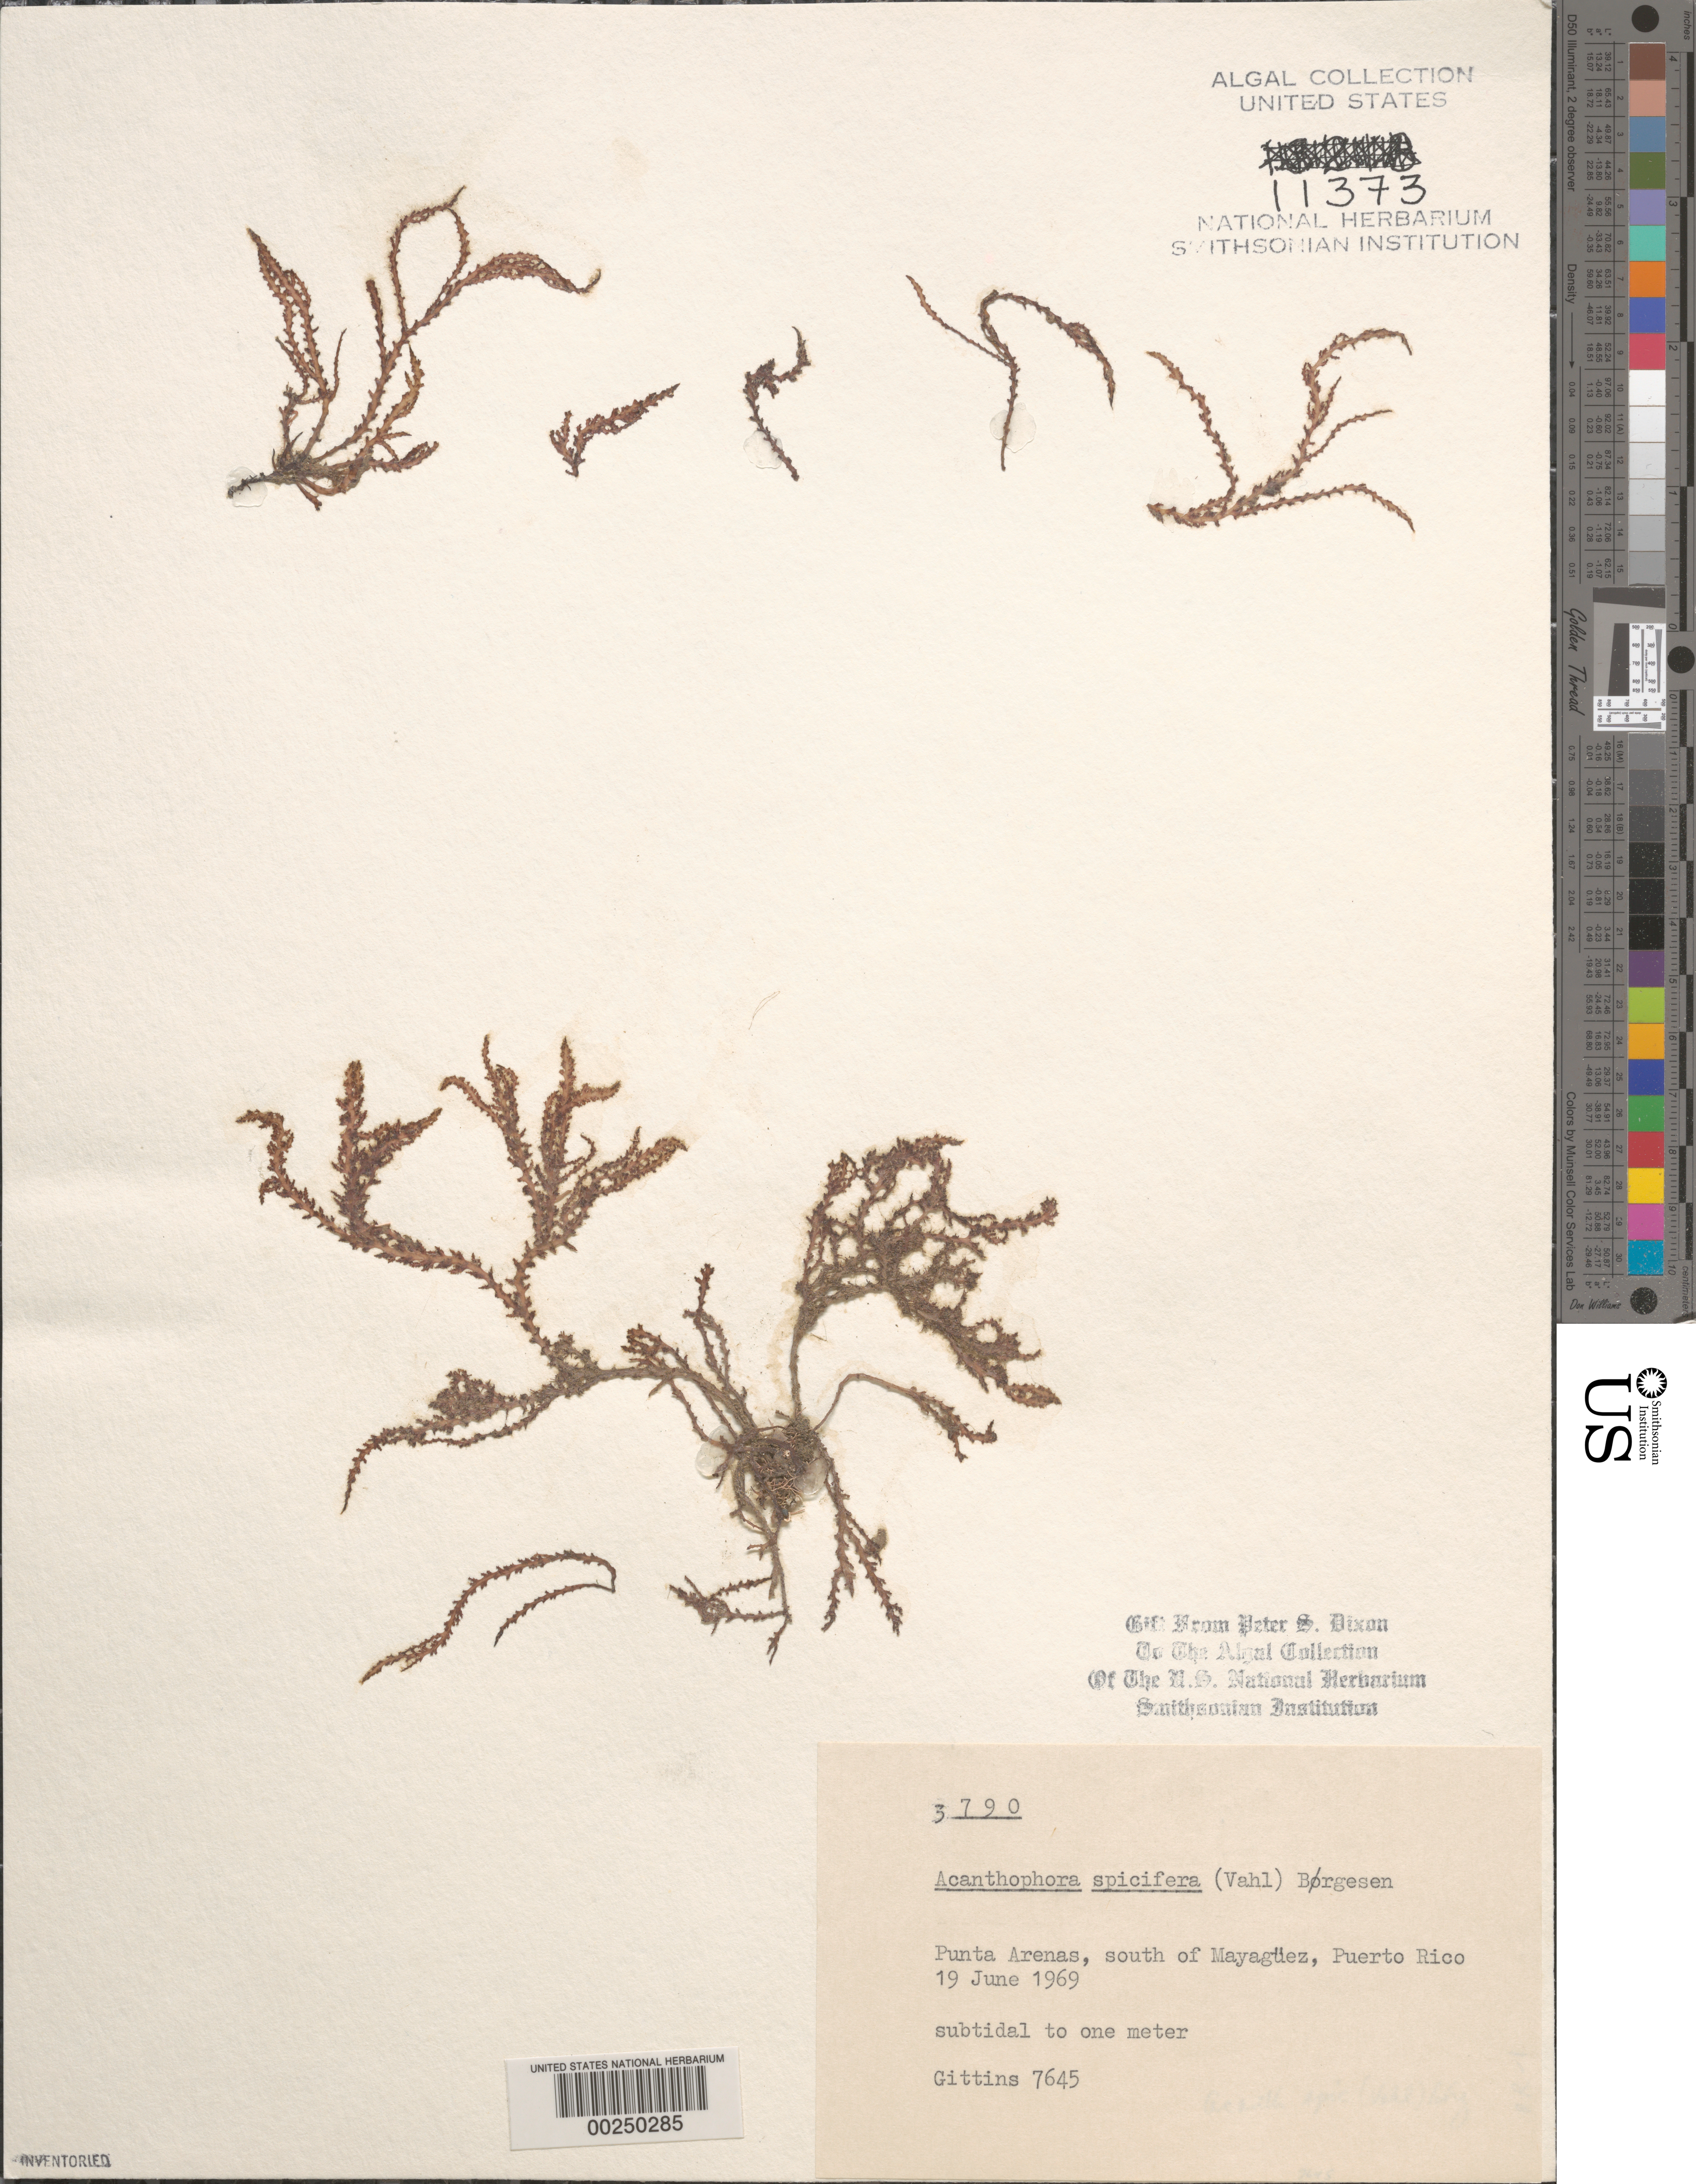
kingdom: Plantae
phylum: Rhodophyta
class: Florideophyceae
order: Ceramiales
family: Rhodomelaceae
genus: Acanthophora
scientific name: Acanthophora spicifera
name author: (Vahl) Børgesen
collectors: B. Gittins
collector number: BTG 7645 & PSD 3790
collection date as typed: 19 Jun 1969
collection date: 1969-06-19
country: Puerto Rico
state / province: Mayaguez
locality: Punta arenas, south of mayaguez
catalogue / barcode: US 11373